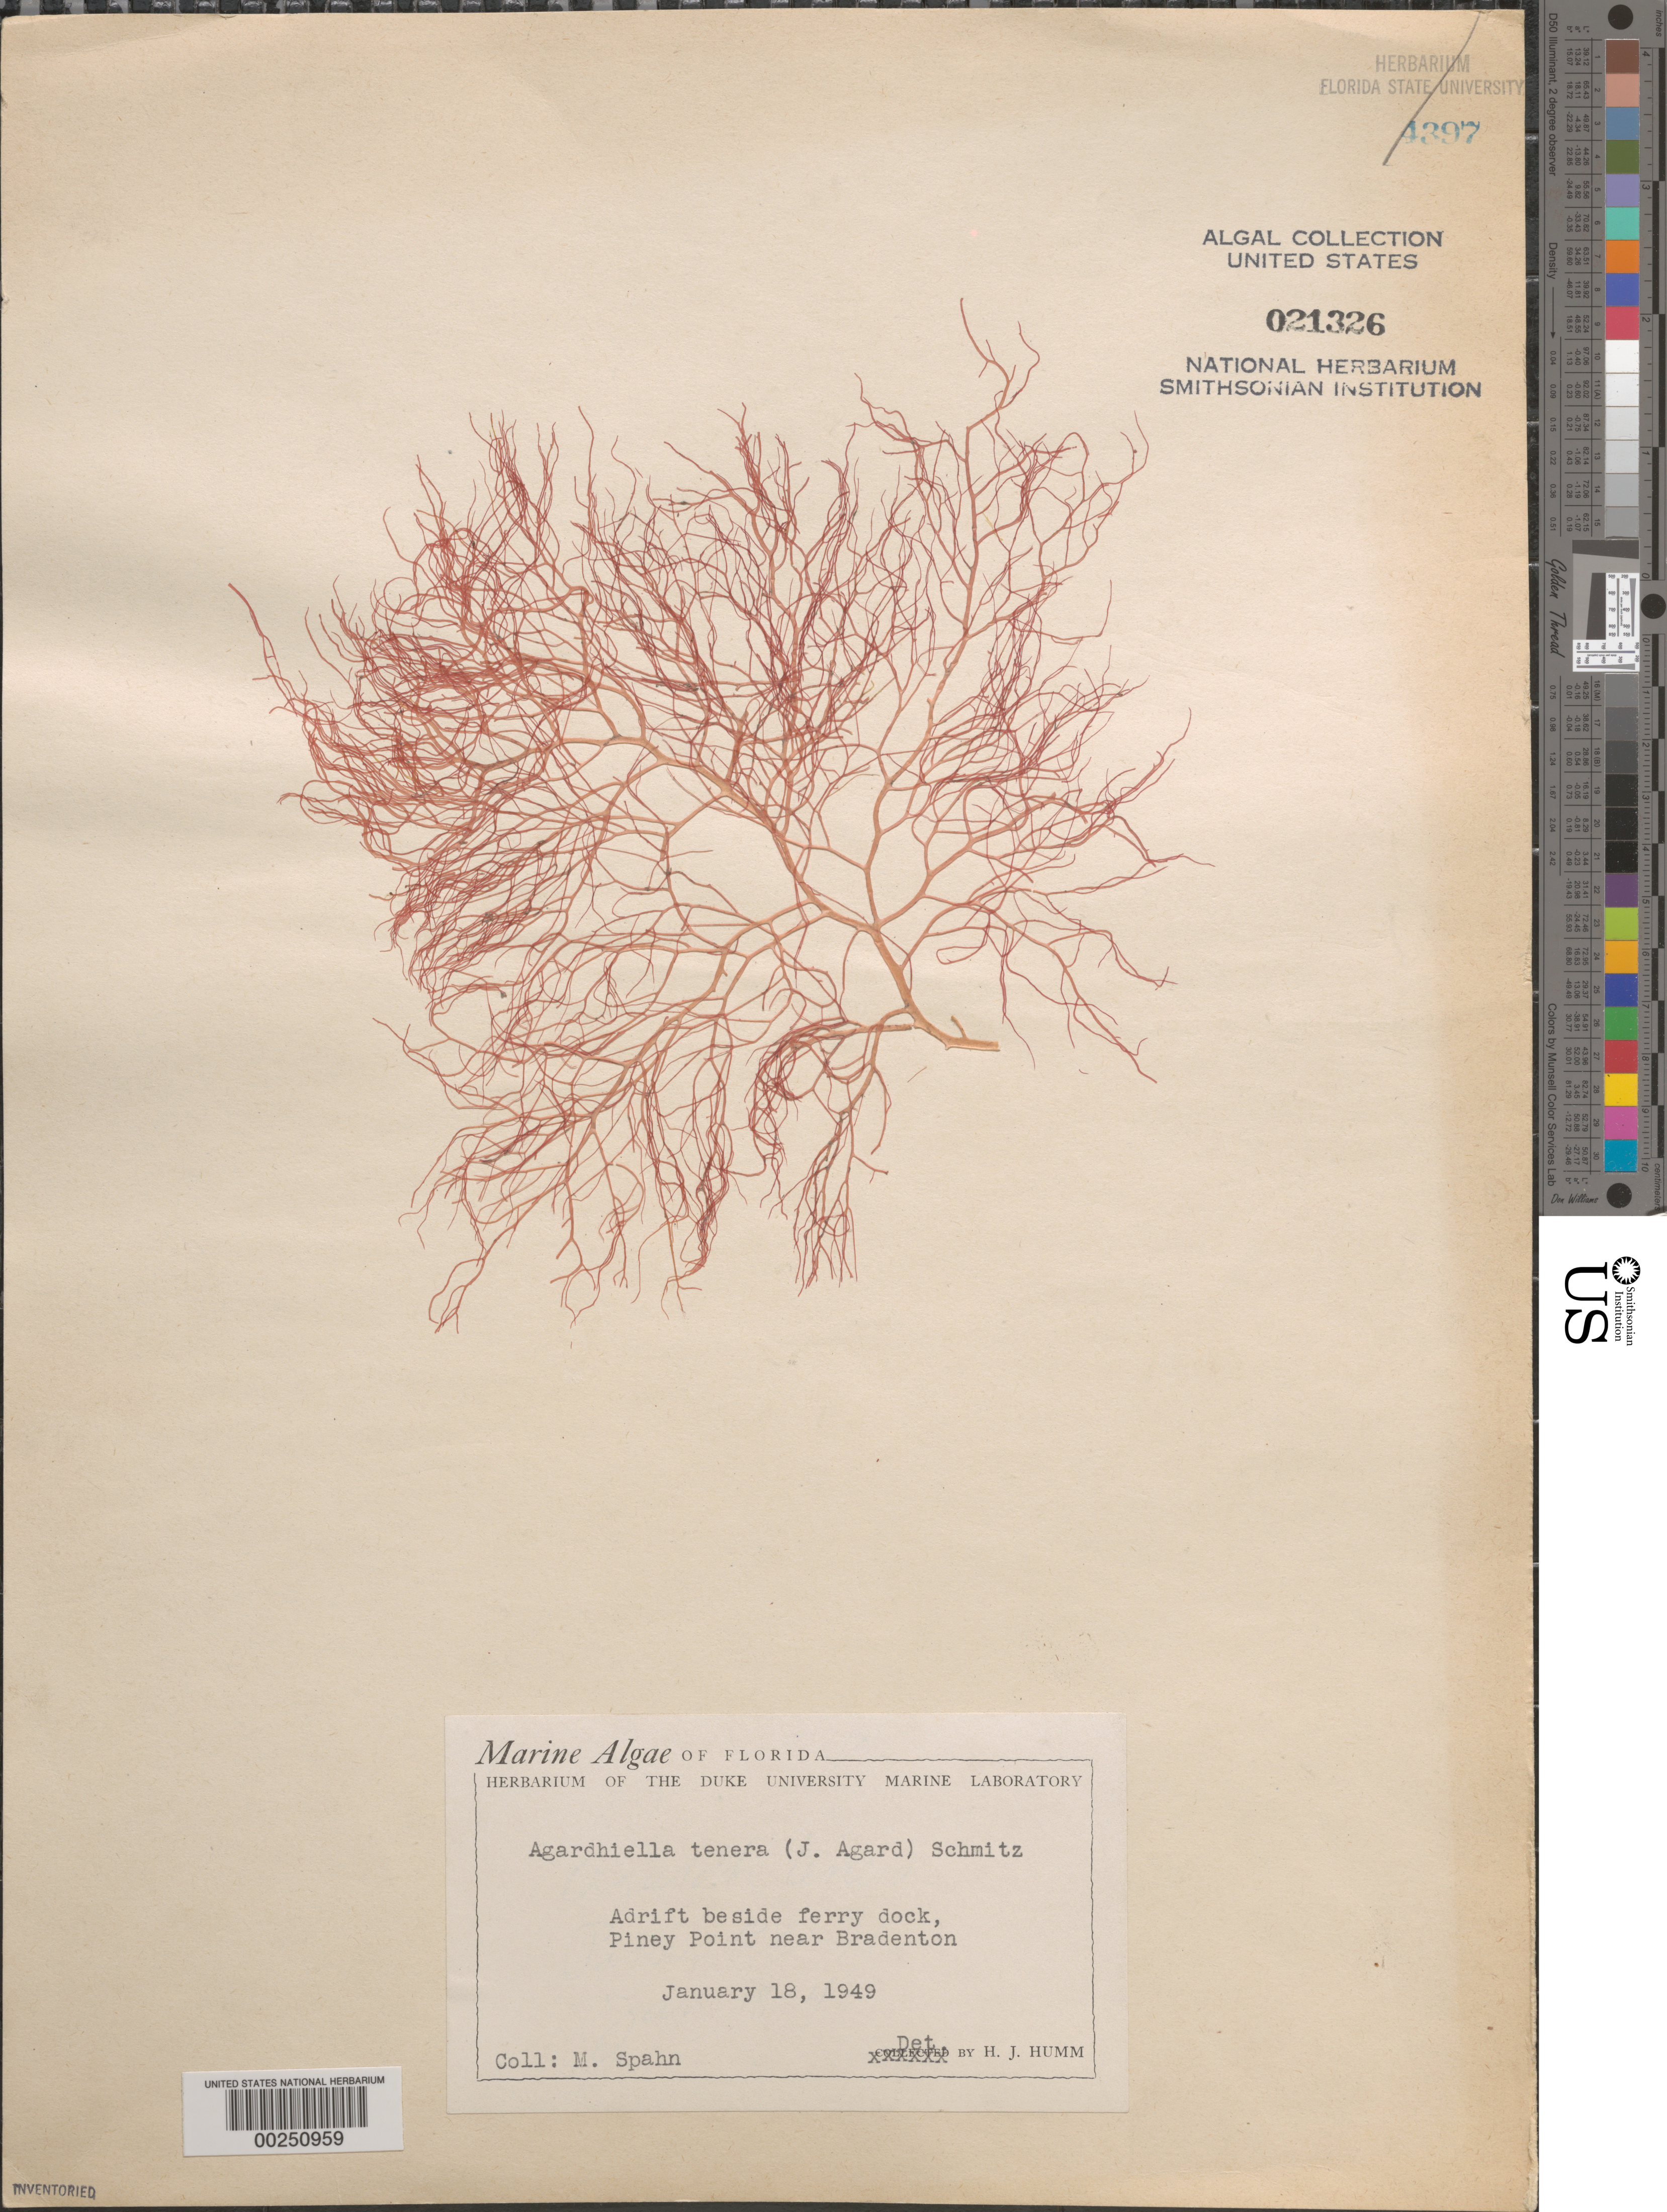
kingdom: Plantae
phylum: Rhodophyta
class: Florideophyceae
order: Gigartinales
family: Solieriaceae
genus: Agardhiella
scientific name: Agardhiella tenera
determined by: Humm, Harold J.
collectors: M. Spahn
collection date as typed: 18 Jan 1949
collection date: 1949-01-18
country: United States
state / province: Florida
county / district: Manatee County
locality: Piney Point near Bradenton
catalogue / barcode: US 21326